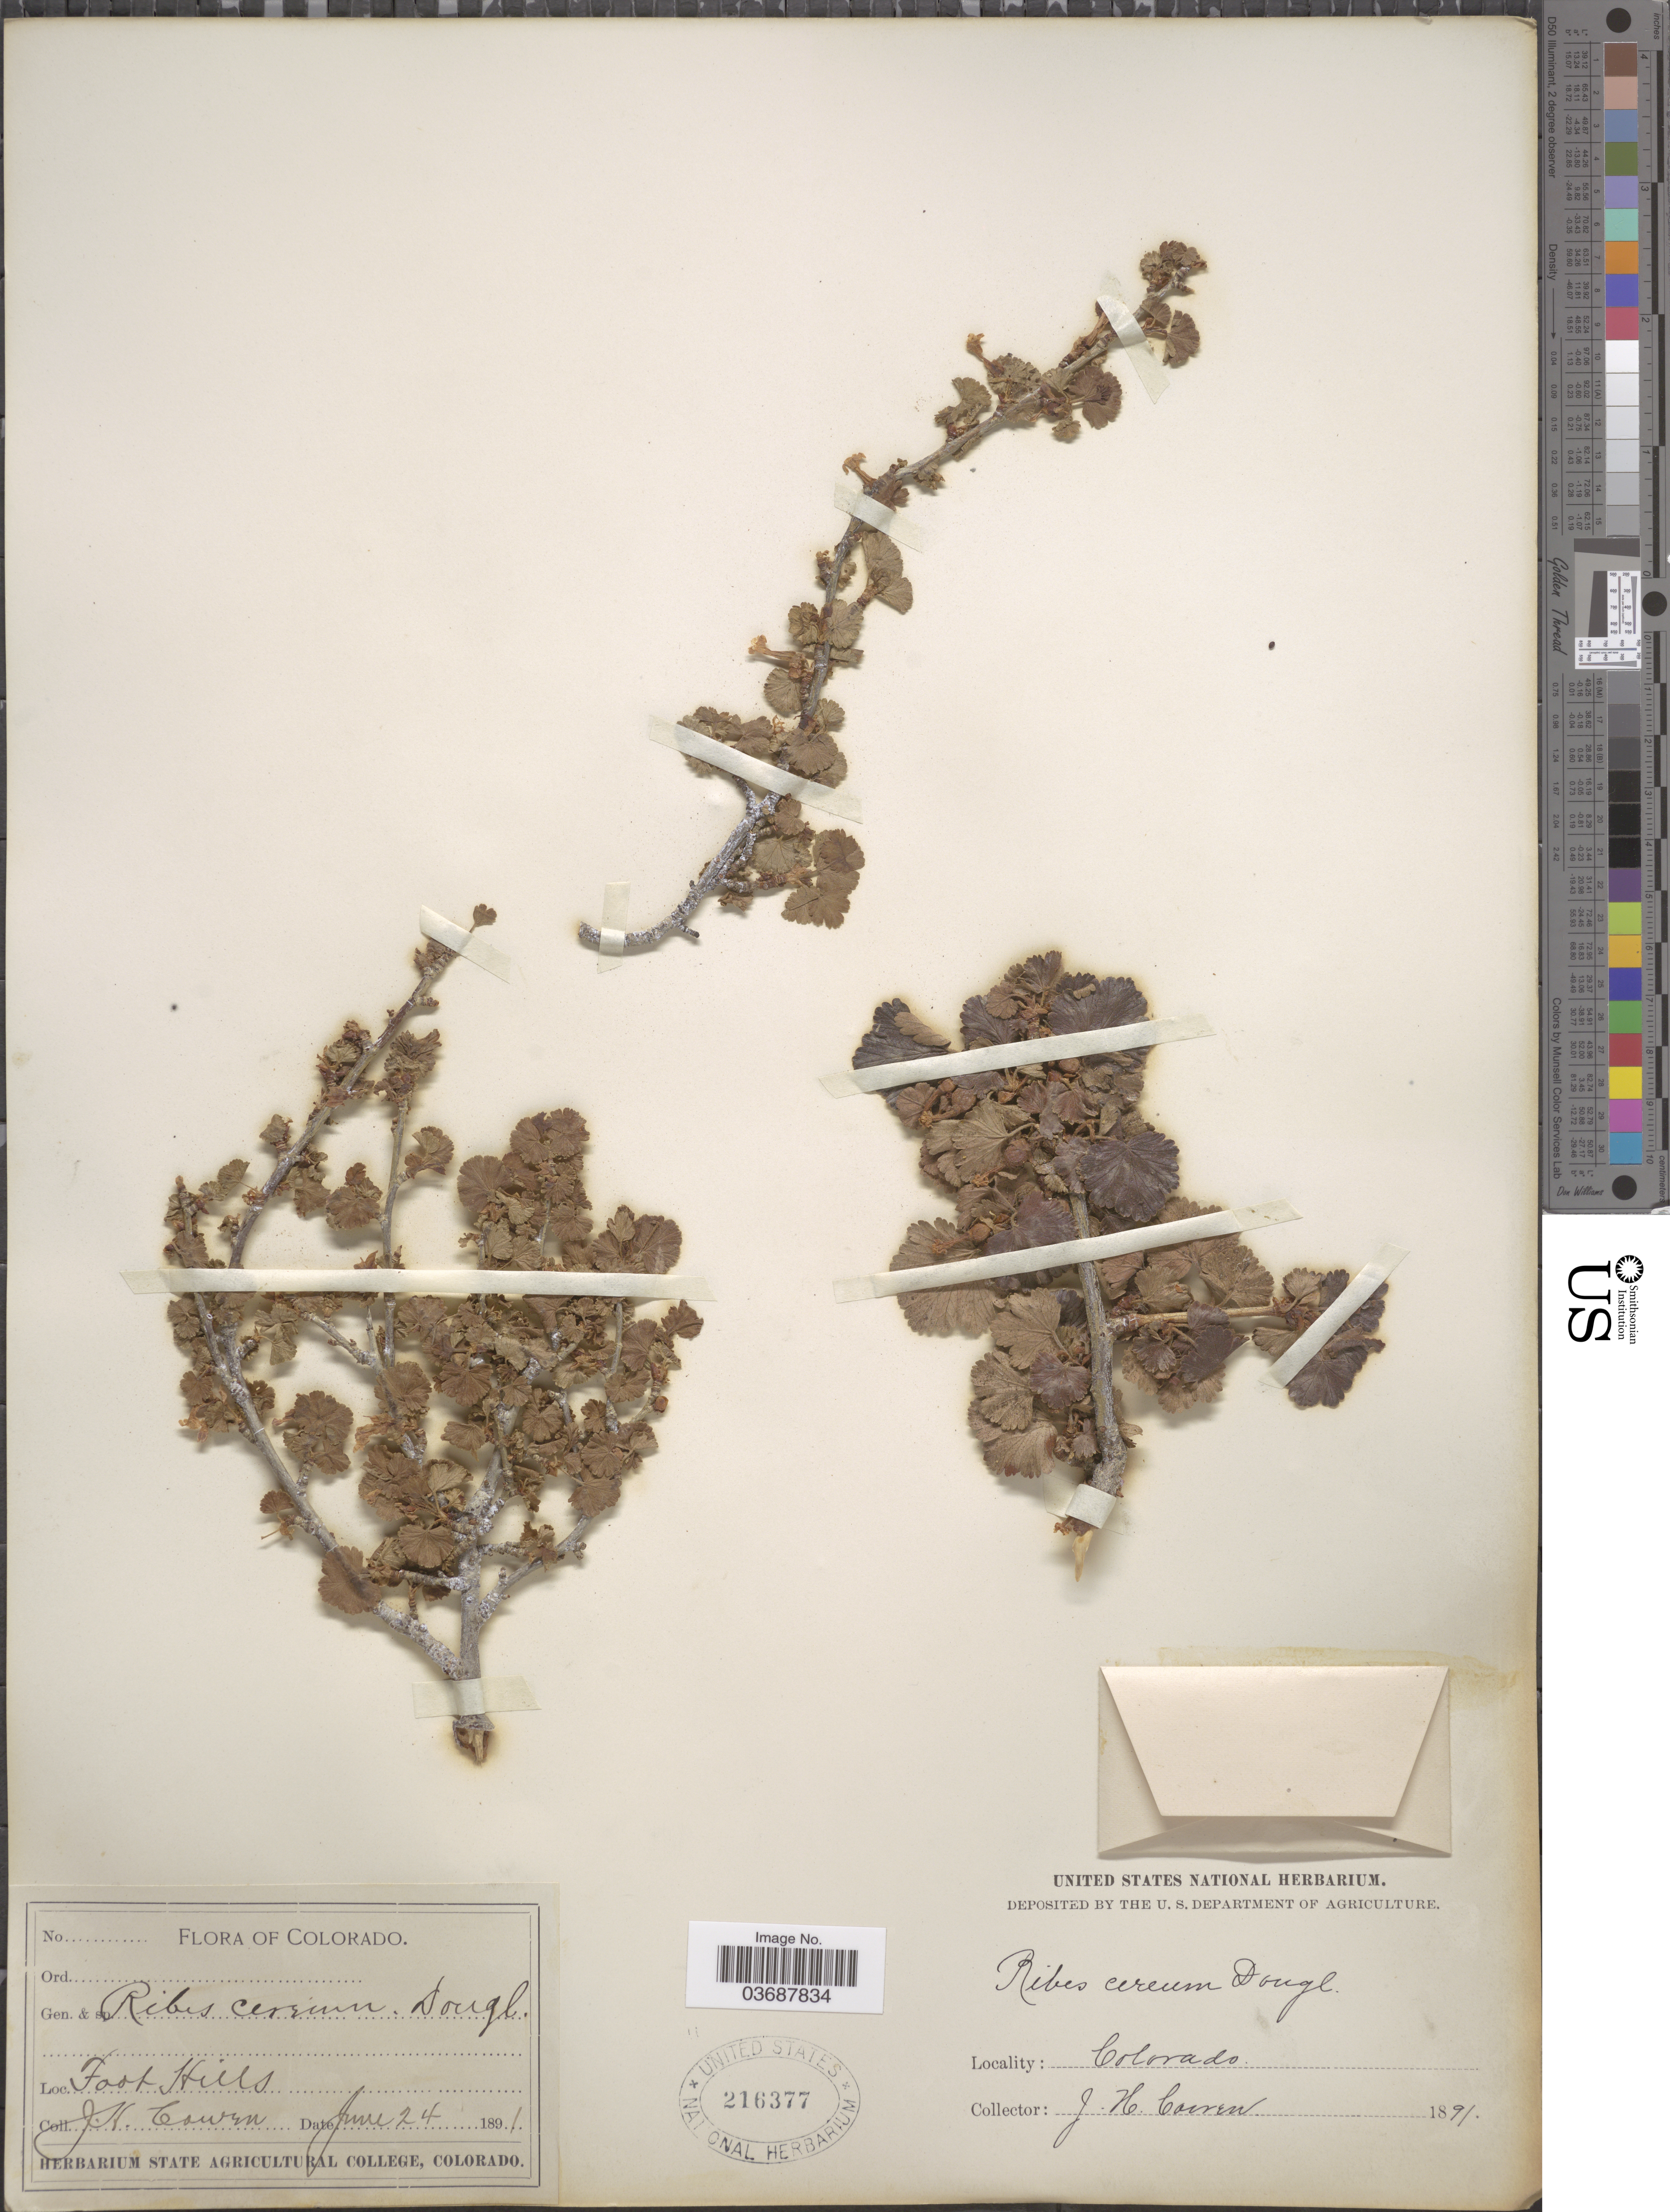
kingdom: Plantae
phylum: Tracheophyta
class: Magnoliopsida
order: Saxifragales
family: Grossulariaceae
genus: Ribes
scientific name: Ribes inebrians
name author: Lindl.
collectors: J. H. Cowen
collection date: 1891-06-24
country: United States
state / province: Colorado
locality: Foot Hills.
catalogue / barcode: US 216377